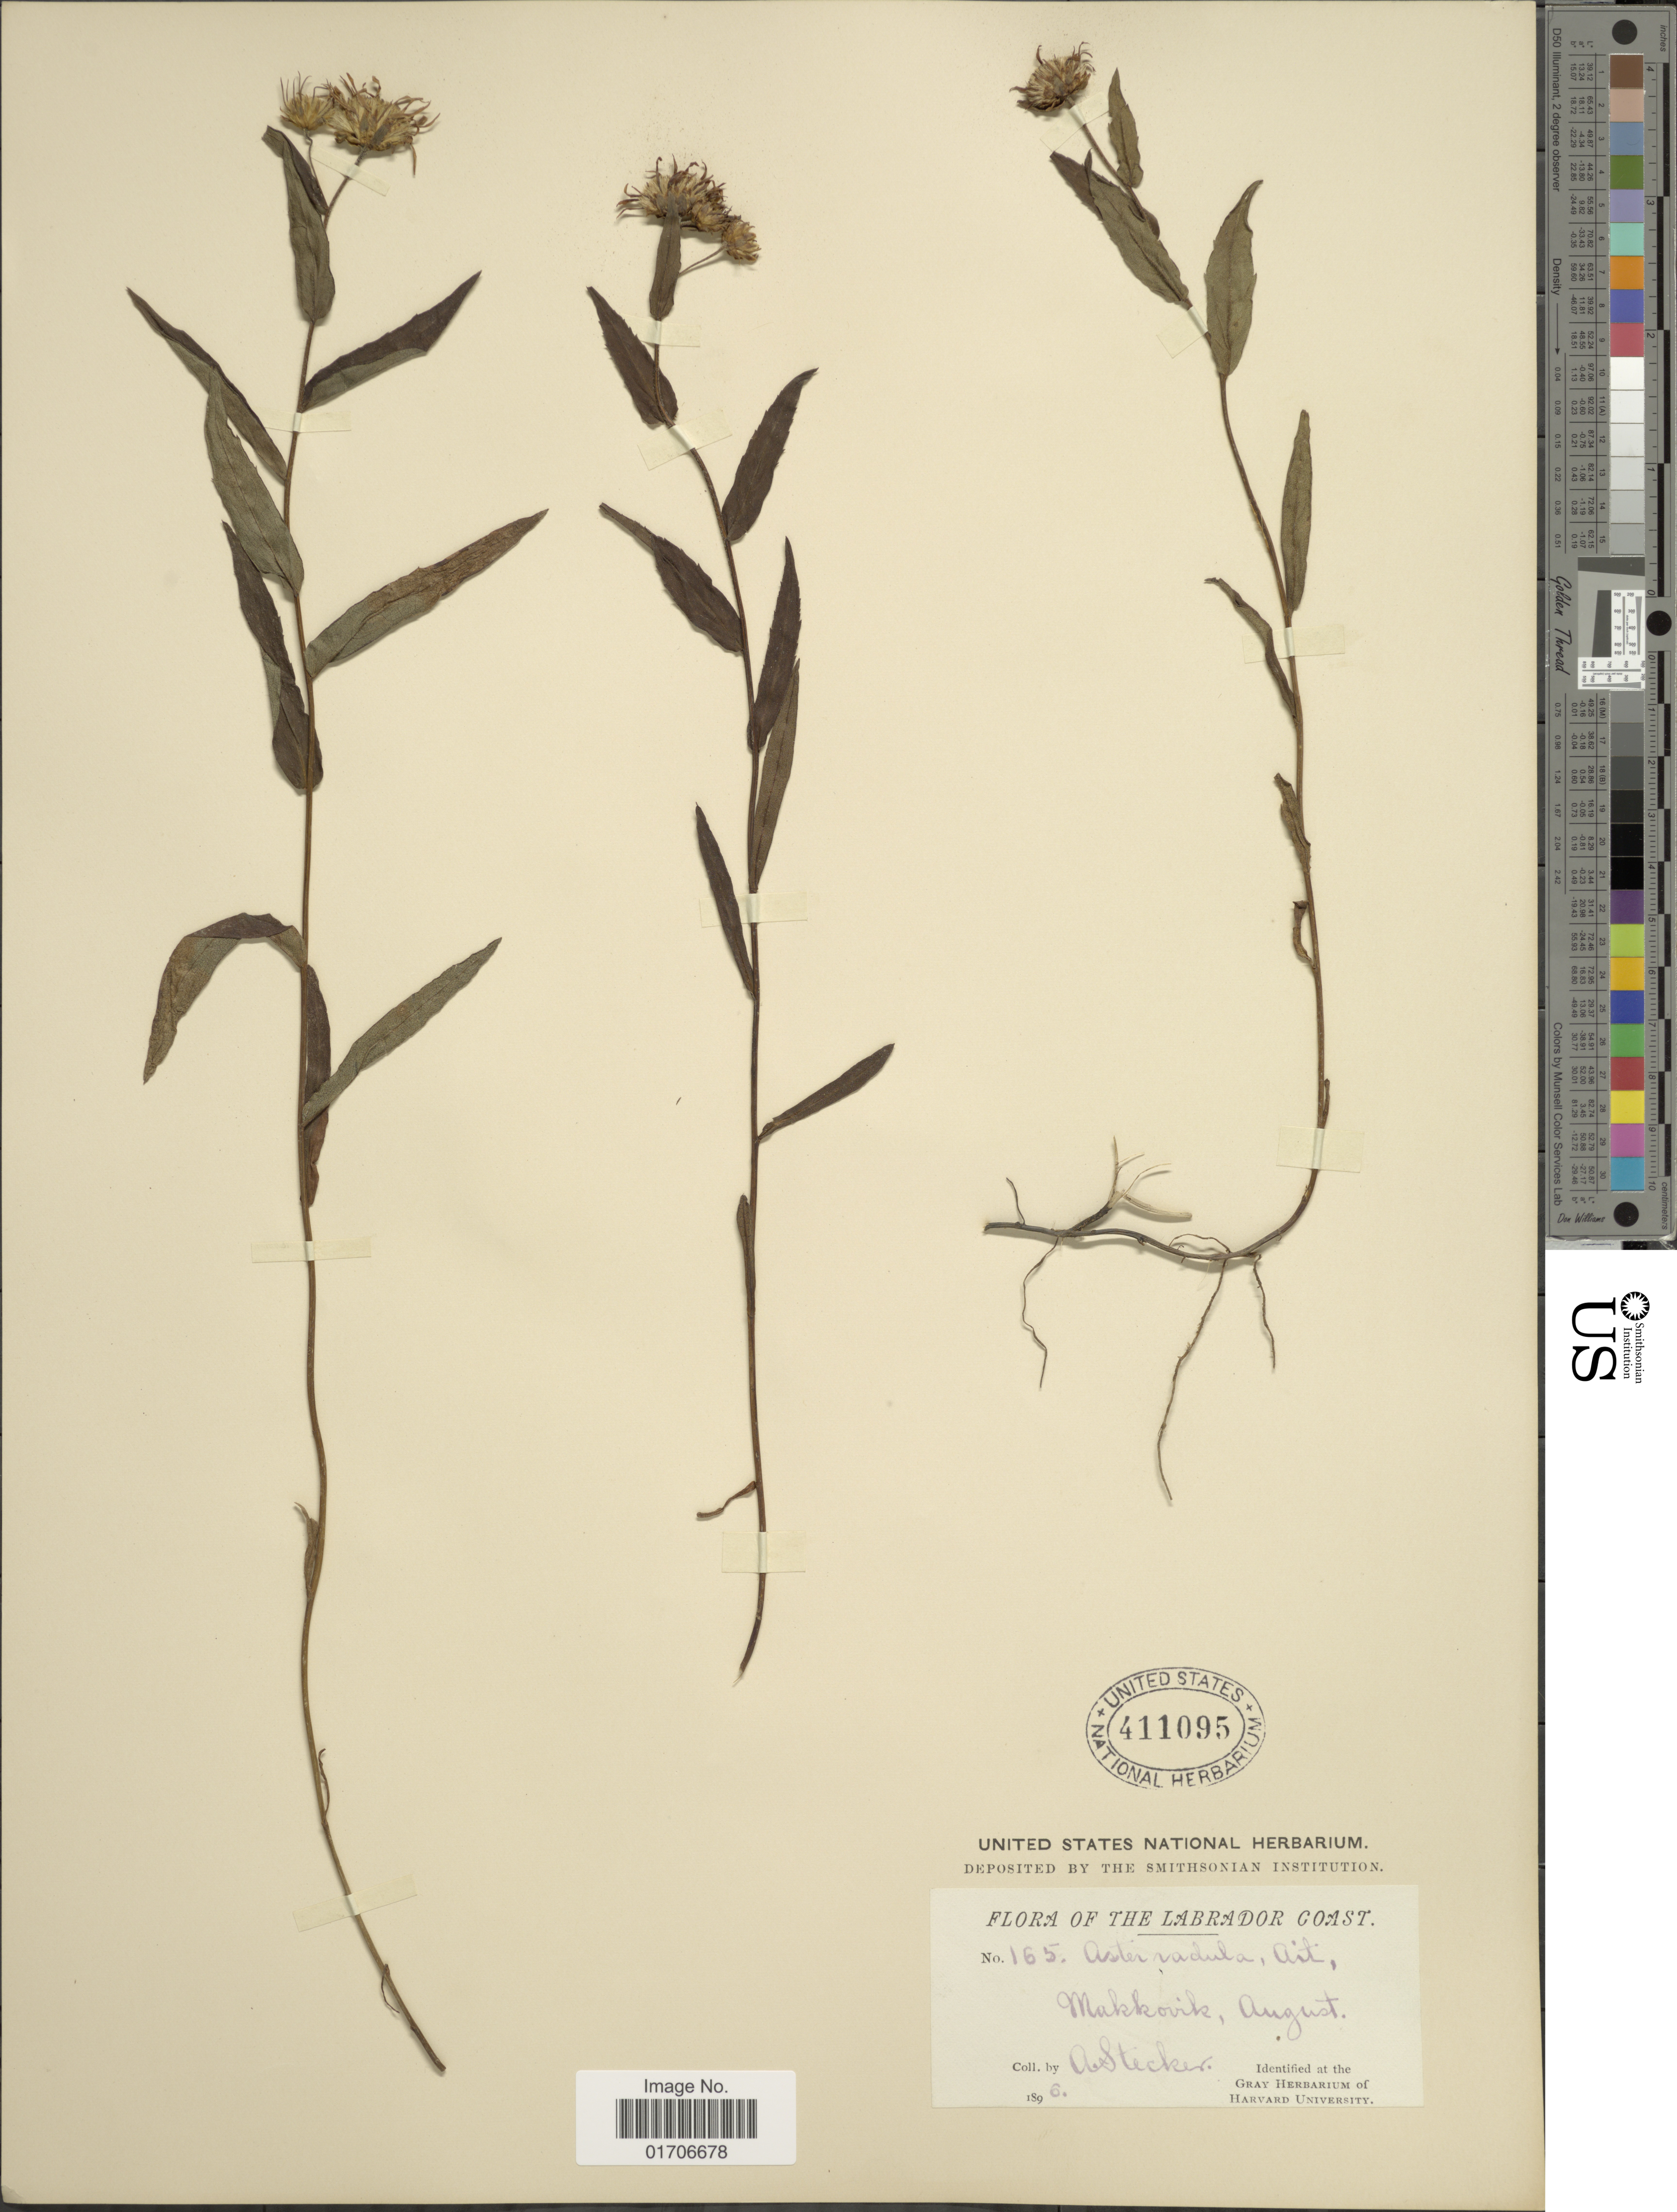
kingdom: Plantae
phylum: Tracheophyta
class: Magnoliopsida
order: Asterales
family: Asteraceae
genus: Eurybia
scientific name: Eurybia radula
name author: (Aiton) G.L. Nesom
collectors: A. Stecker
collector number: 165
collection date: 1896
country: Canada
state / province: Newfoundland and Labrador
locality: Labrador Coast. Makkovik, August.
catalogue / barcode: US 411095